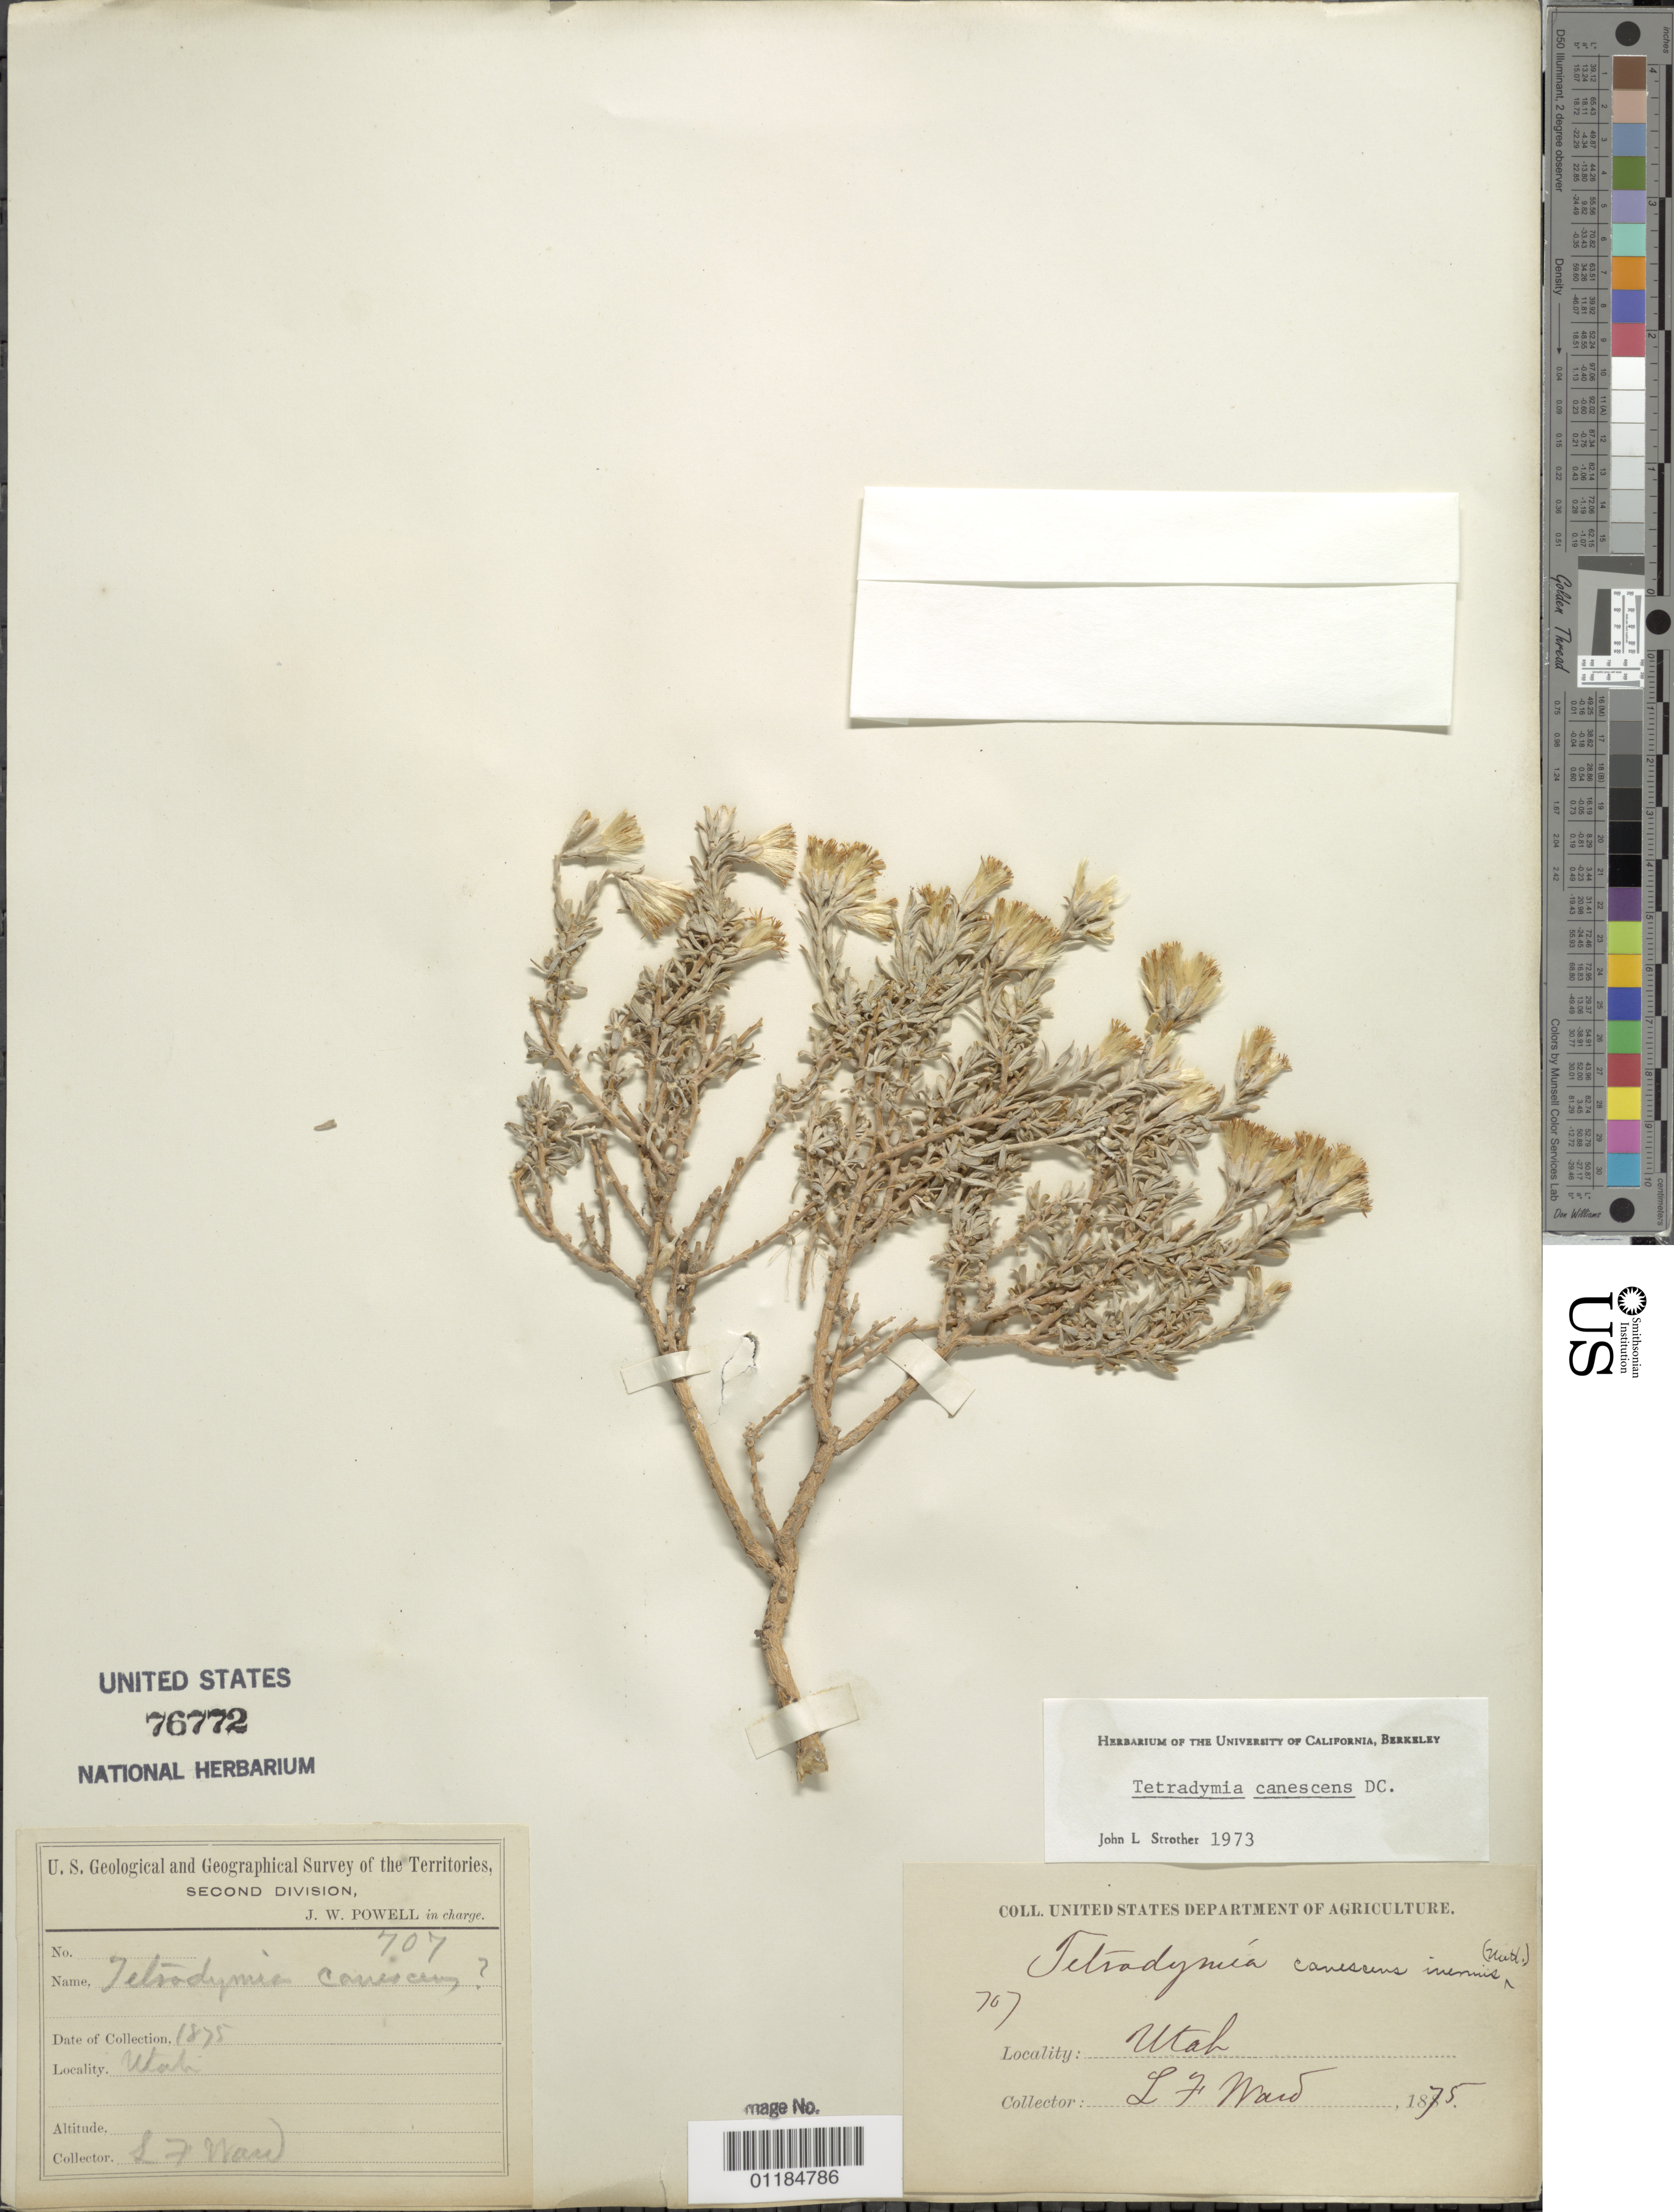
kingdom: Plantae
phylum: Tracheophyta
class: Magnoliopsida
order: Asterales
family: Asteraceae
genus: Tetradymia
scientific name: Tetradymia canescens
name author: DC.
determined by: Strother, J. L., (UC), University of California Berkeley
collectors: L. F. Ward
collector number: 707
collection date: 1875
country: United States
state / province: Utah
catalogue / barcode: US 76772